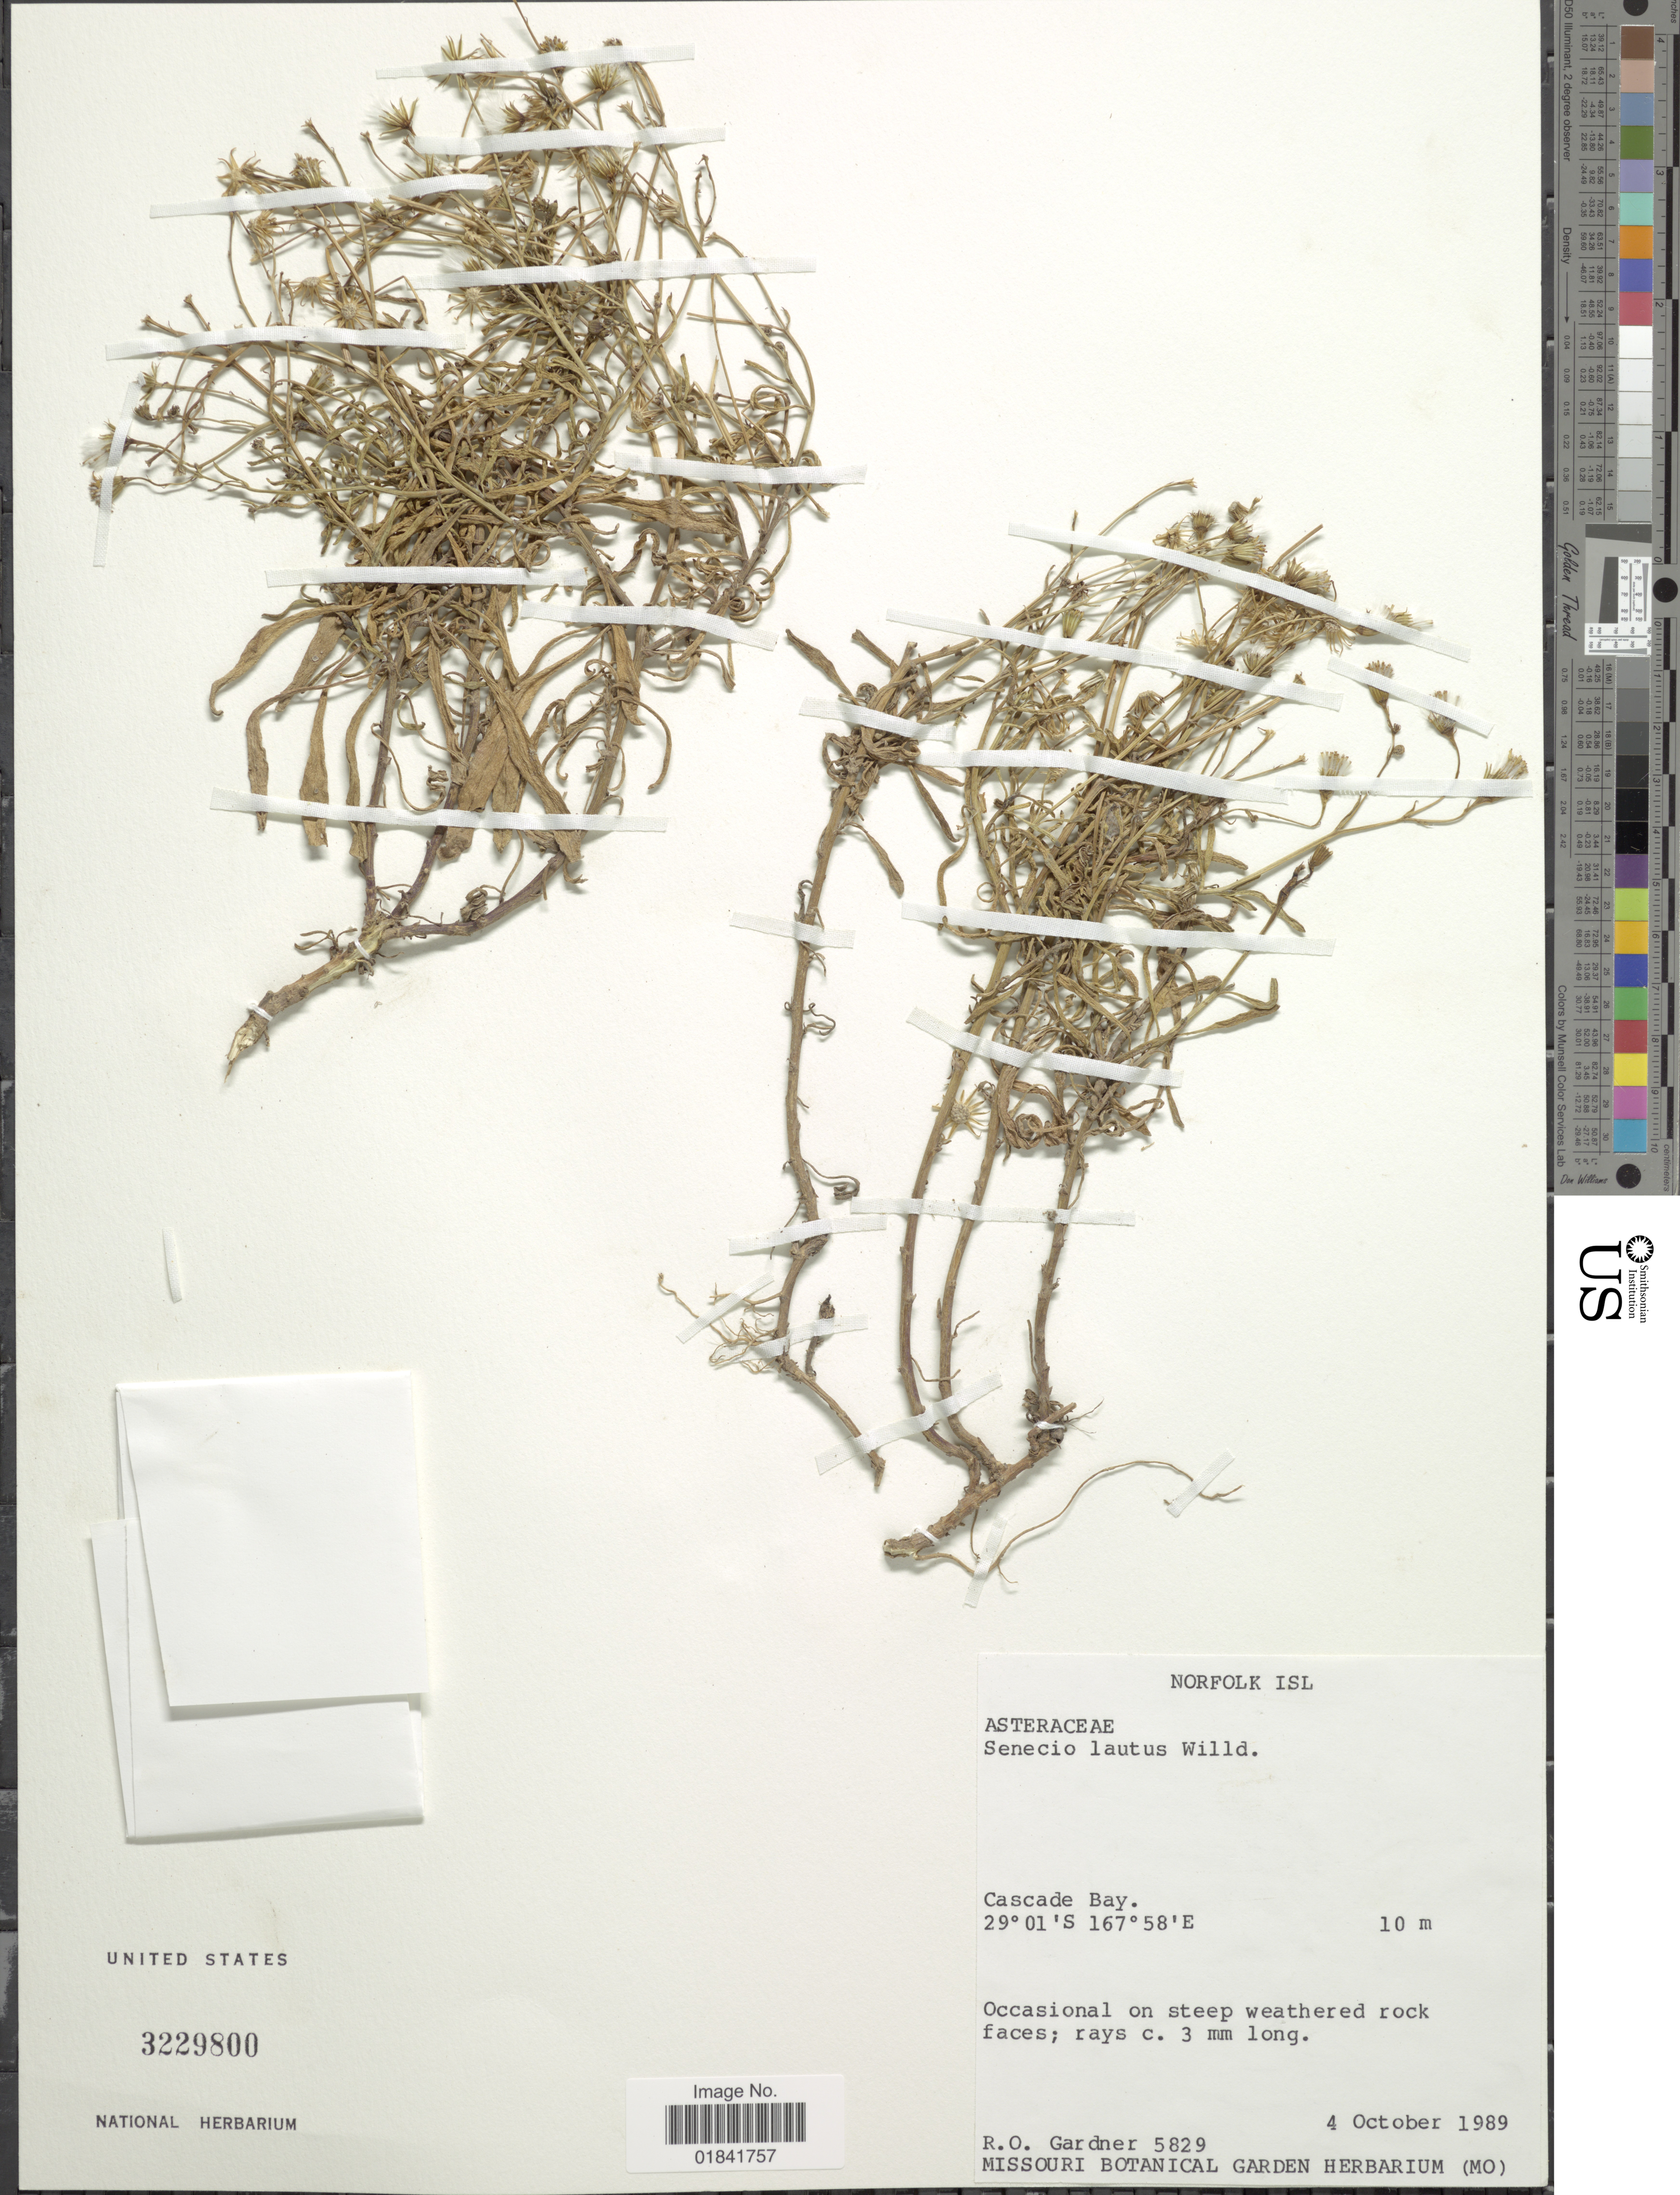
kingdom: Plantae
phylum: Tracheophyta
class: Magnoliopsida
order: Asterales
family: Asteraceae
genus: Senecio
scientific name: Senecio lautus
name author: Sol. ex G. Forst.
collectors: R. O. Gardner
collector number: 5829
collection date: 1989-10-04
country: Australia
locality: Norfolk Isl., Cascade Bay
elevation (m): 10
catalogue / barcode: US 3229800